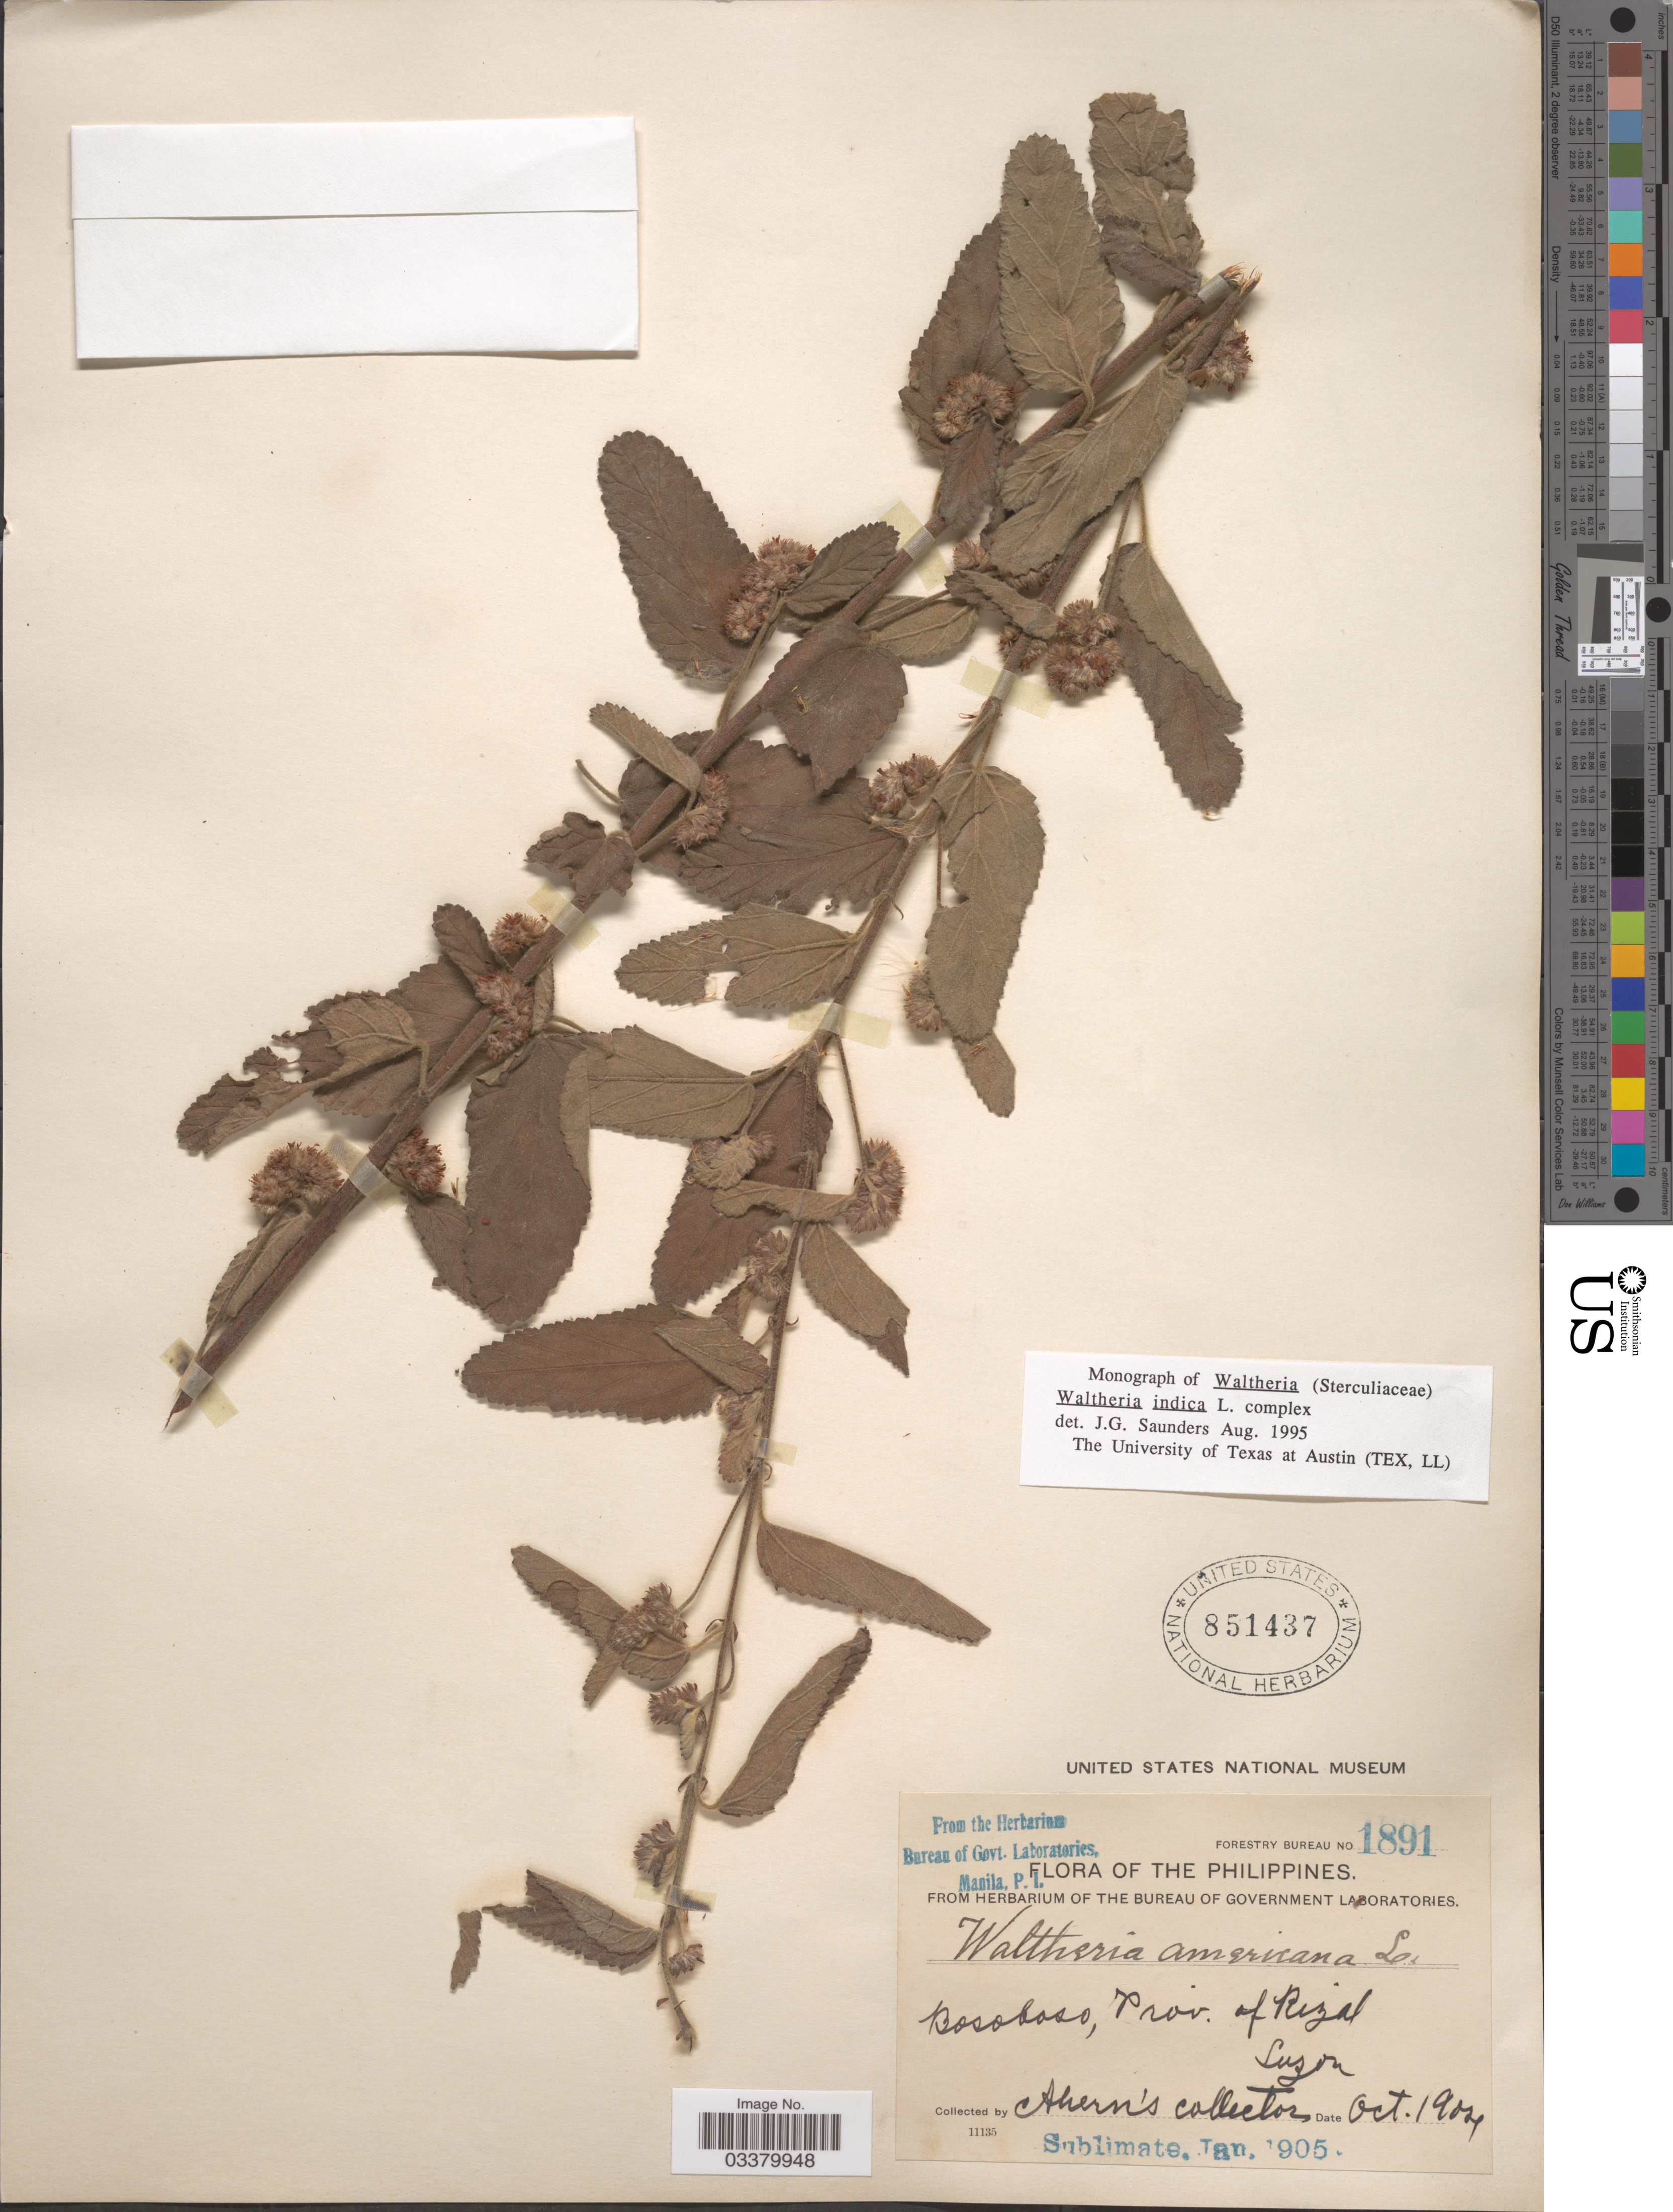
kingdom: Plantae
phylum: Tracheophyta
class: Magnoliopsida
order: Malvales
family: Malvaceae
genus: Waltheria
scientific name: Waltheria indica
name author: L.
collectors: Ahern's collector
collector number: Forestry Bureau 1891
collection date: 1904-10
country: Philippines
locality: Bosoboso, Prov. of Rizal, Luzon.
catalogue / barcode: US 851437